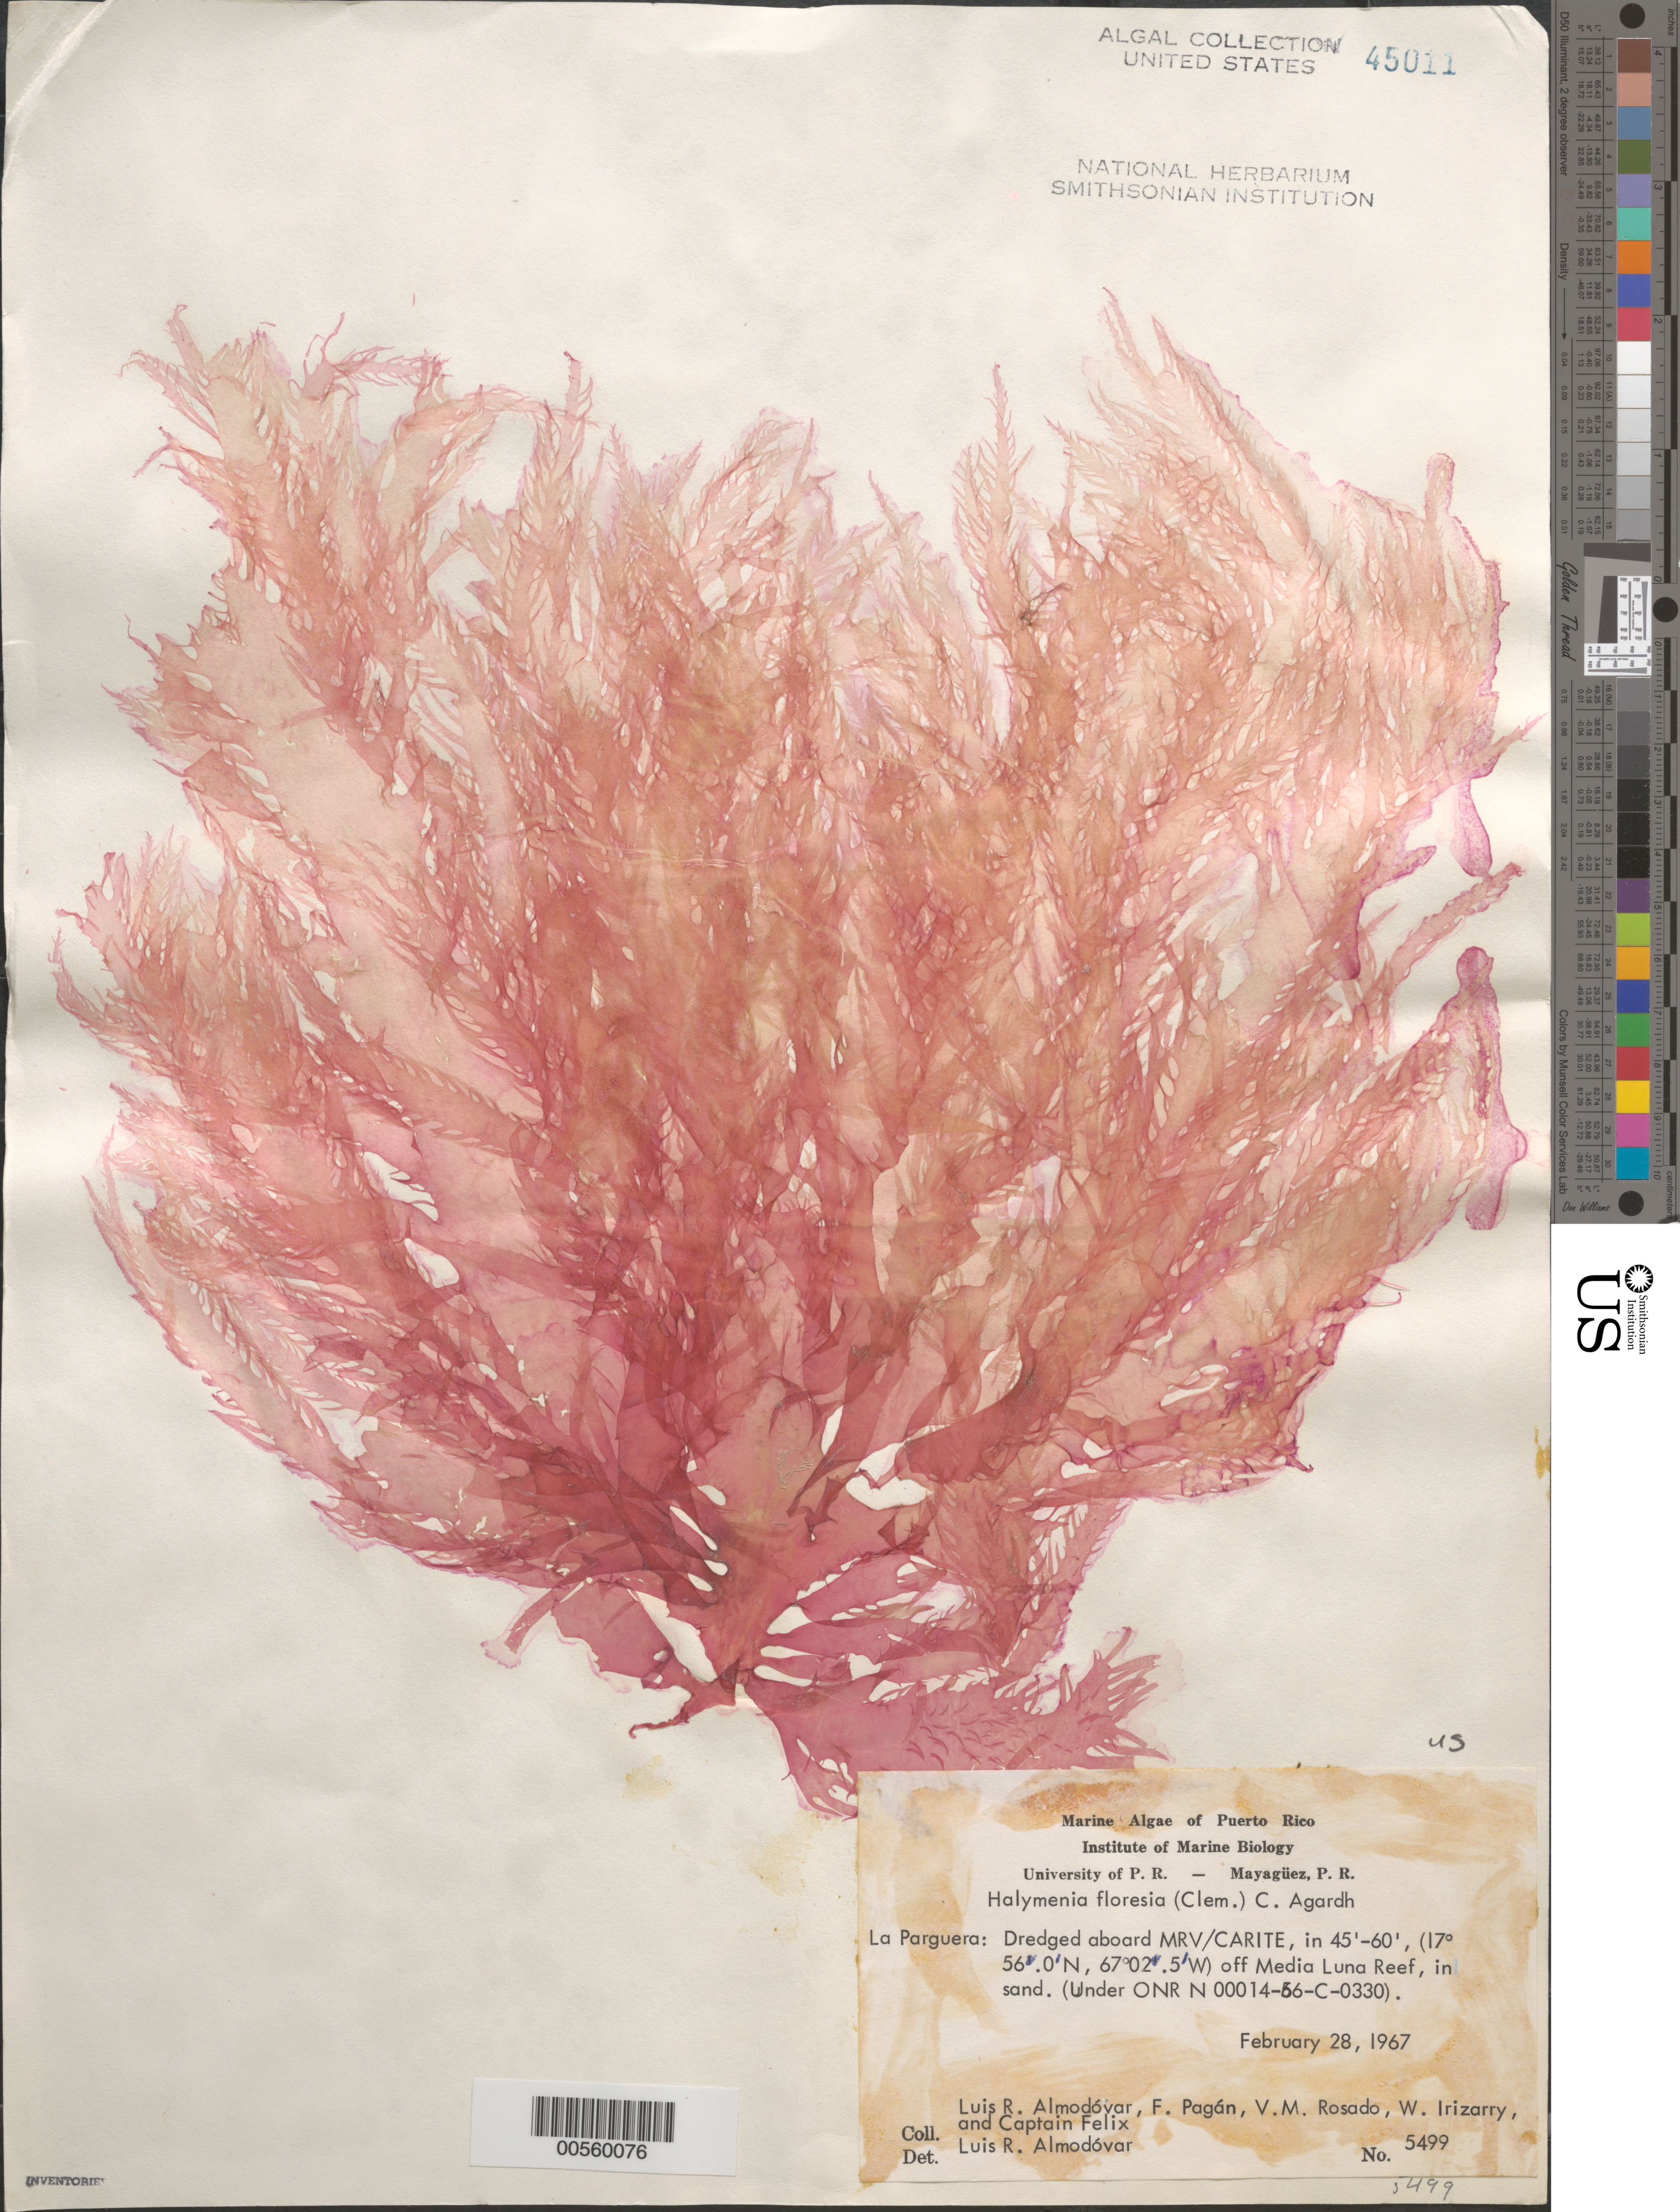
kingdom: Plantae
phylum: Rhodophyta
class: Florideophyceae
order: Halymeniales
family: Halymeniaceae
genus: Halymenia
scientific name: Halymenia floresii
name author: (Clemente) C. Agardh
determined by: Almodovar, L. R.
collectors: L. Almodovar, F. Pagan, V. Rosado, W. Irizarry & C. Felix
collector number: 5499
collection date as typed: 28 Feb 1967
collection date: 1967-02-28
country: Puerto Rico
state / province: Lajas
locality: La Parguera, off Media Luna Reef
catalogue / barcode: US 45011